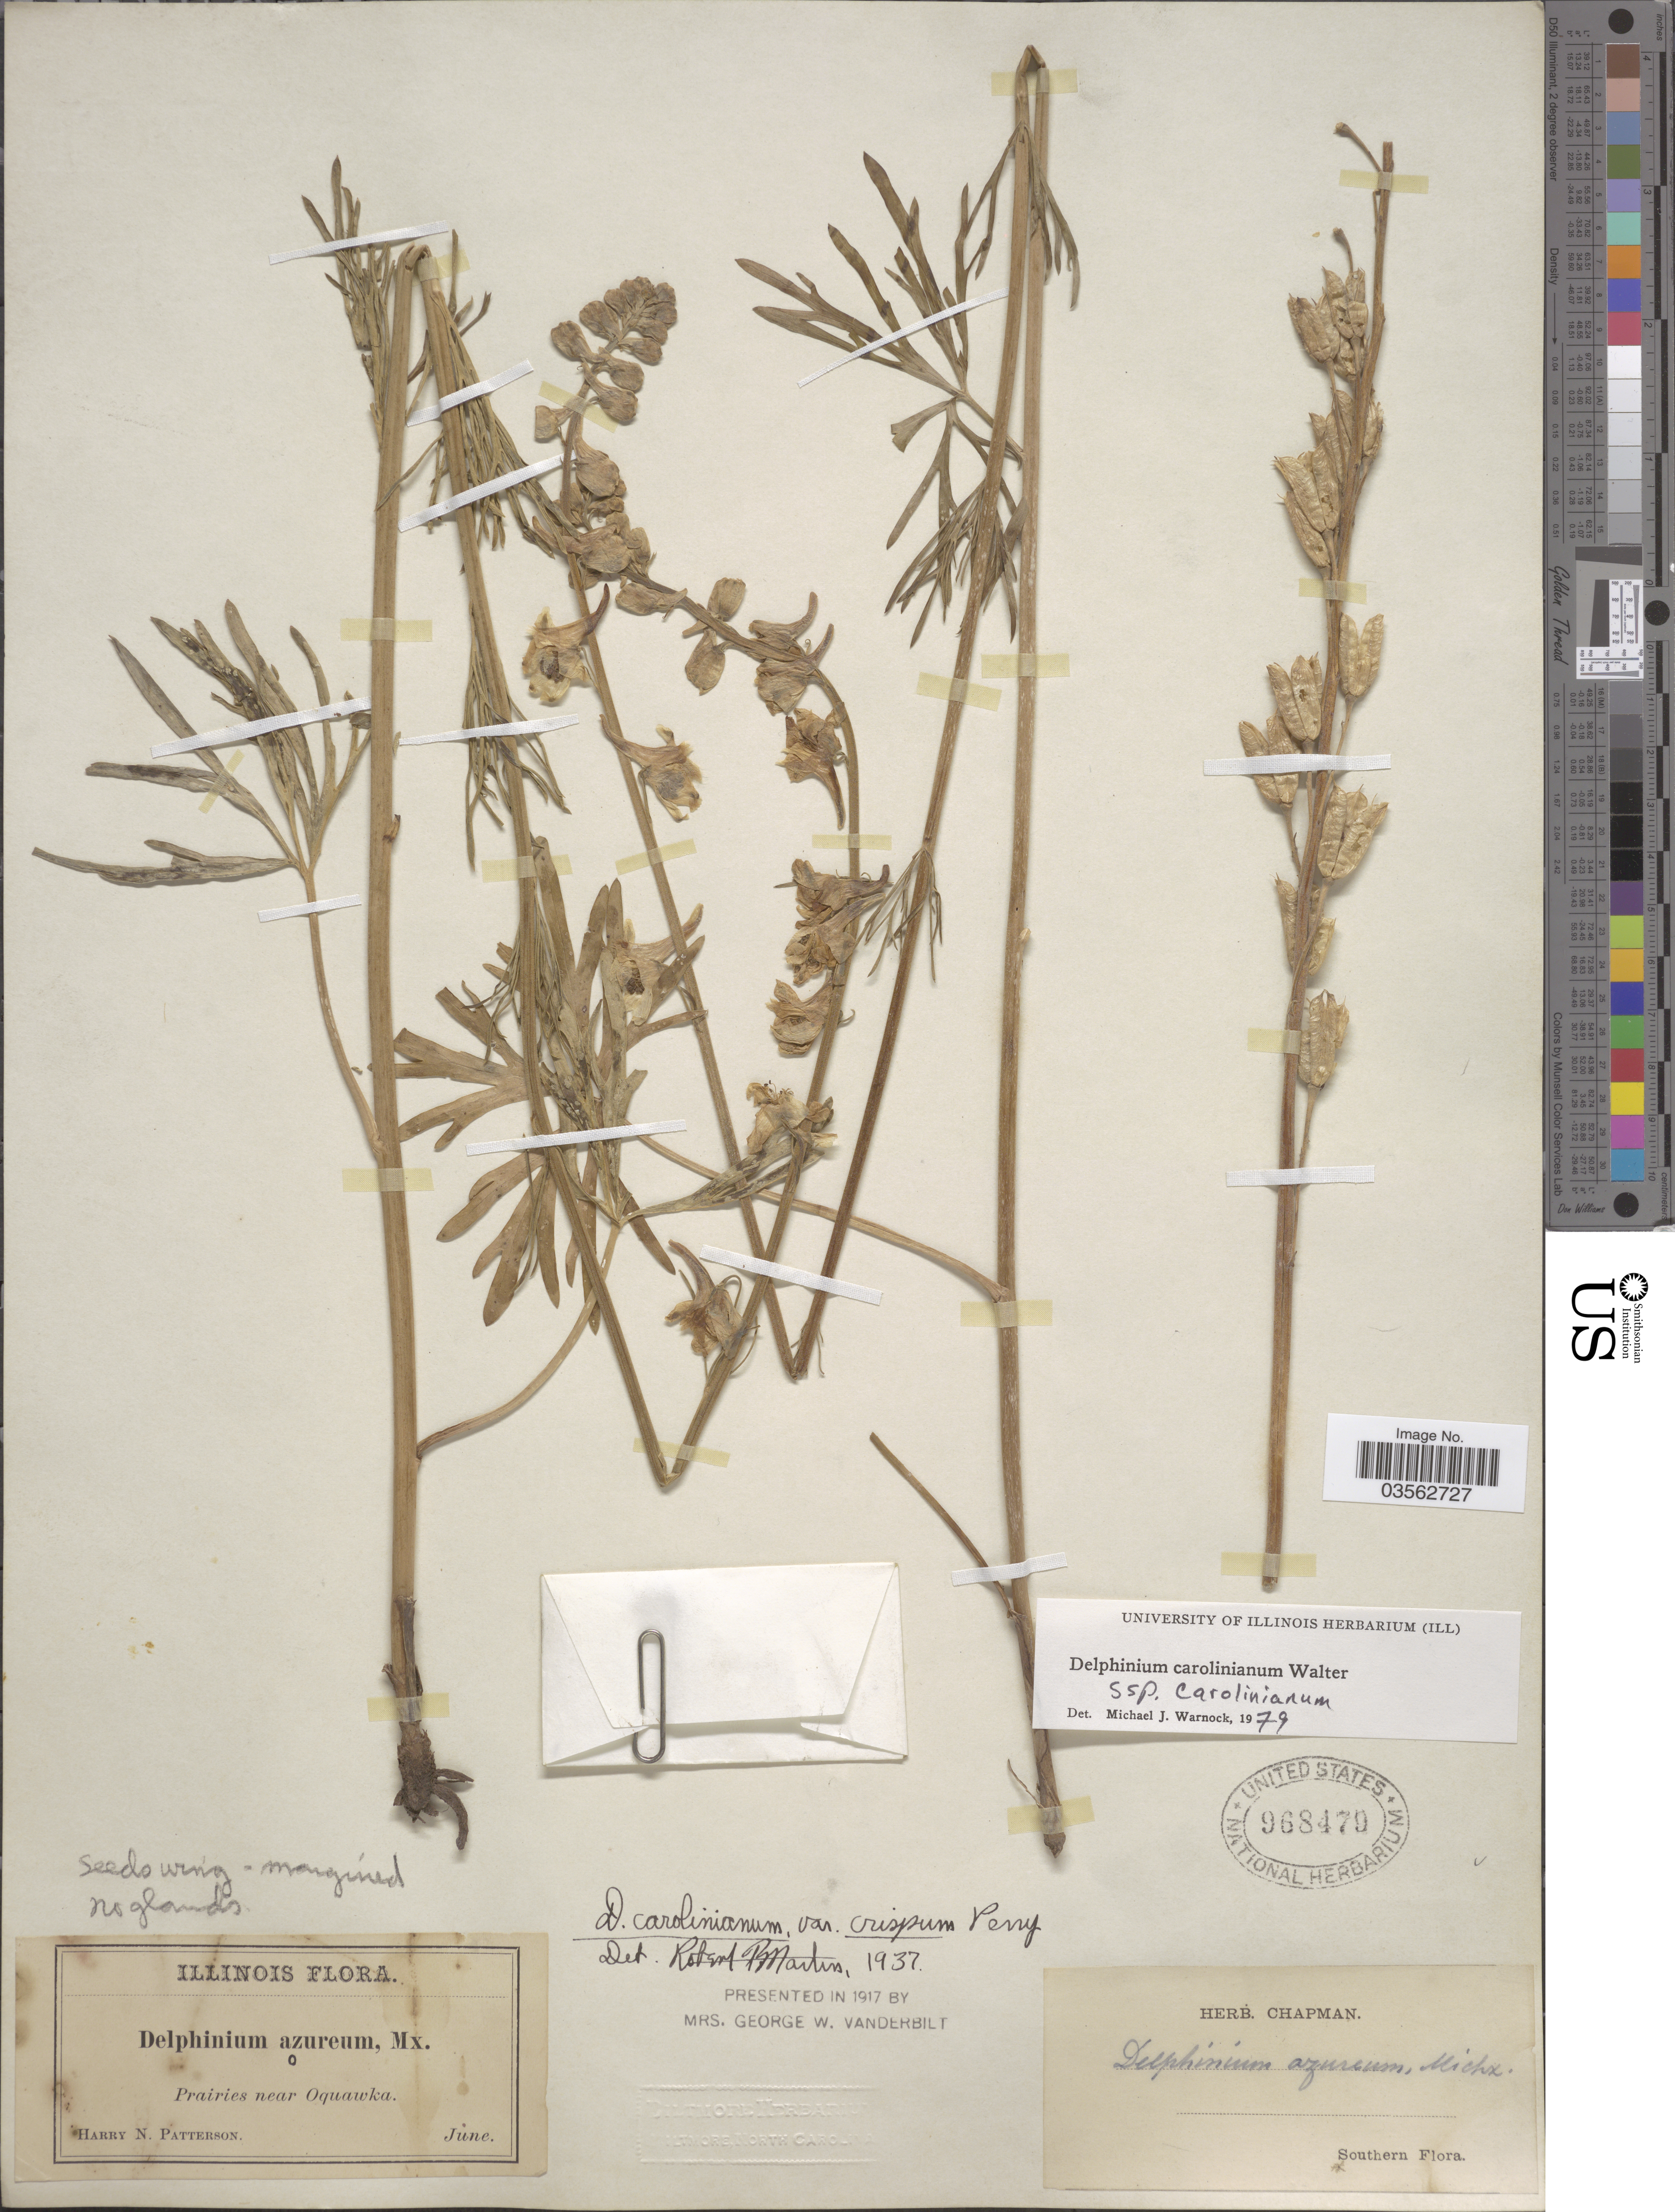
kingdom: Plantae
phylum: Tracheophyta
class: Magnoliopsida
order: Ranunculales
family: Ranunculaceae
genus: Delphinium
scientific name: Delphinium carolinianum subsp. carolinianum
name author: Walter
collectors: H. N. Patterson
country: United States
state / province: Illinois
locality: Prairies near Oquawka. Southern Flora.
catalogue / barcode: US 968470